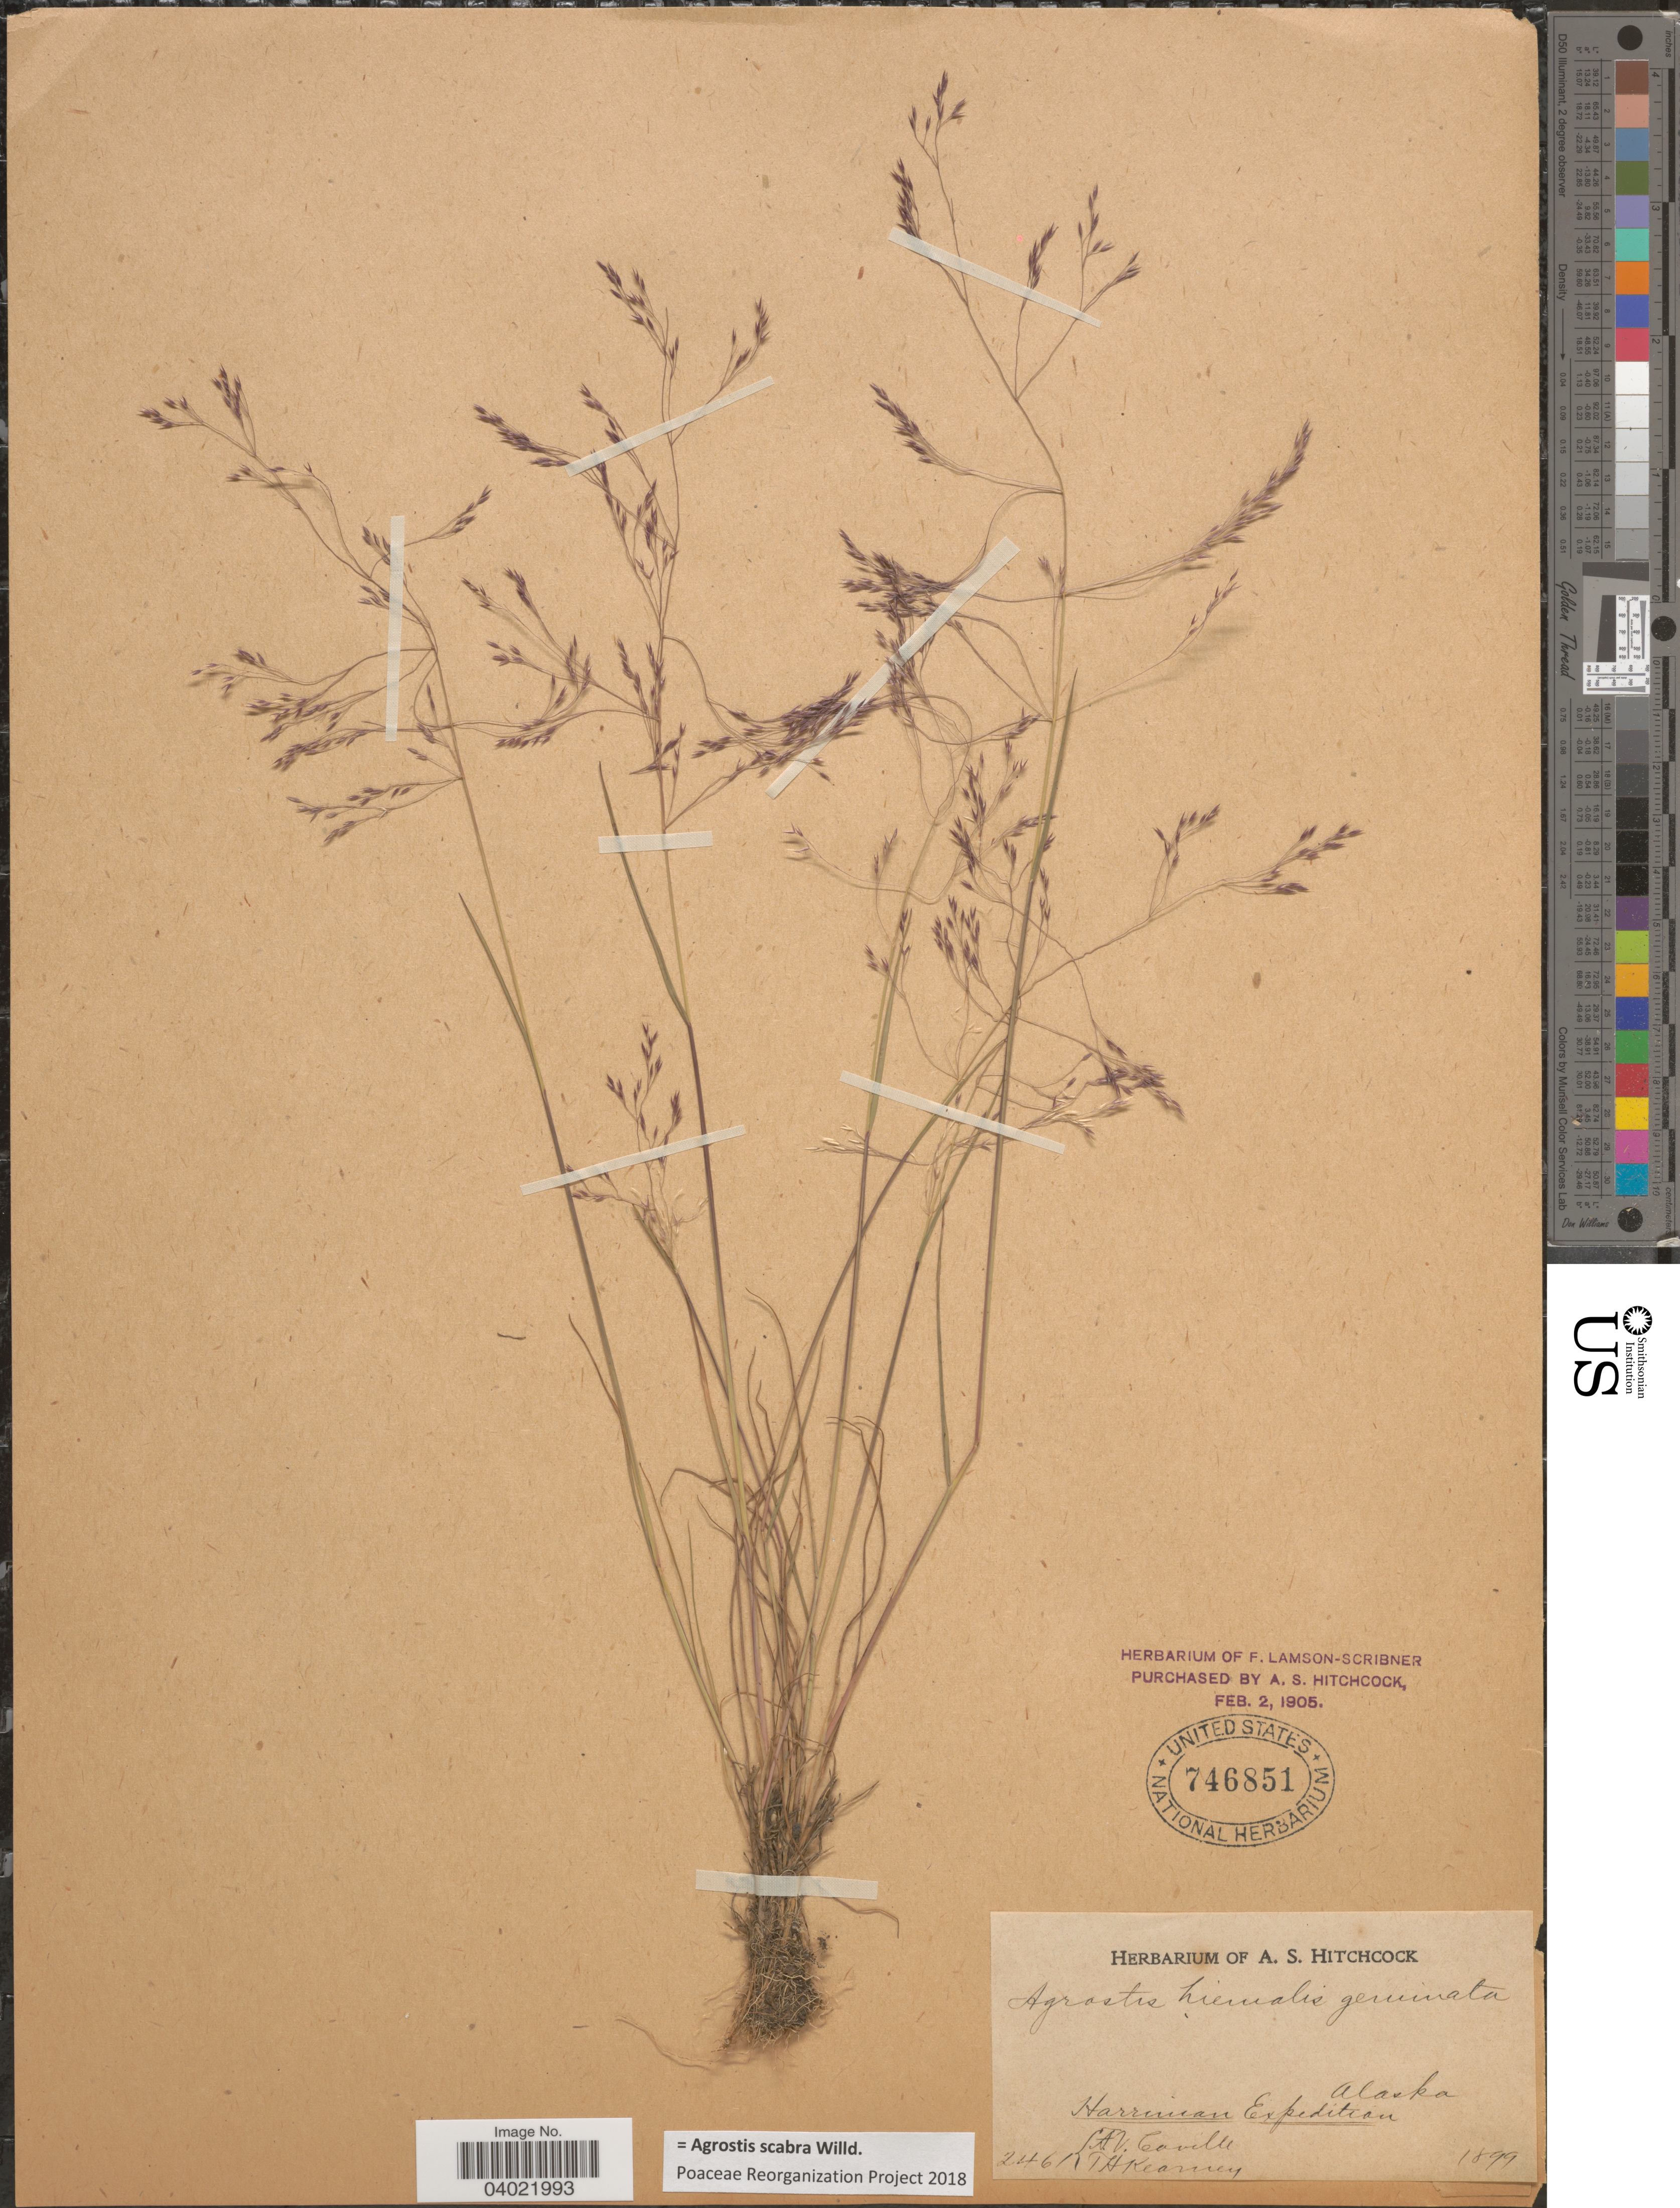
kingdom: Plantae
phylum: Tracheophyta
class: Liliopsida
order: Poales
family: Poaceae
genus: Agrostis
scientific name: Agrostis scabra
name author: Willd.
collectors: F. V. Coville & T. H. Kearney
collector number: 246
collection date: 1899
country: United States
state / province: Alaska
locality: Harriman Expedition.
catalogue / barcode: US 746851